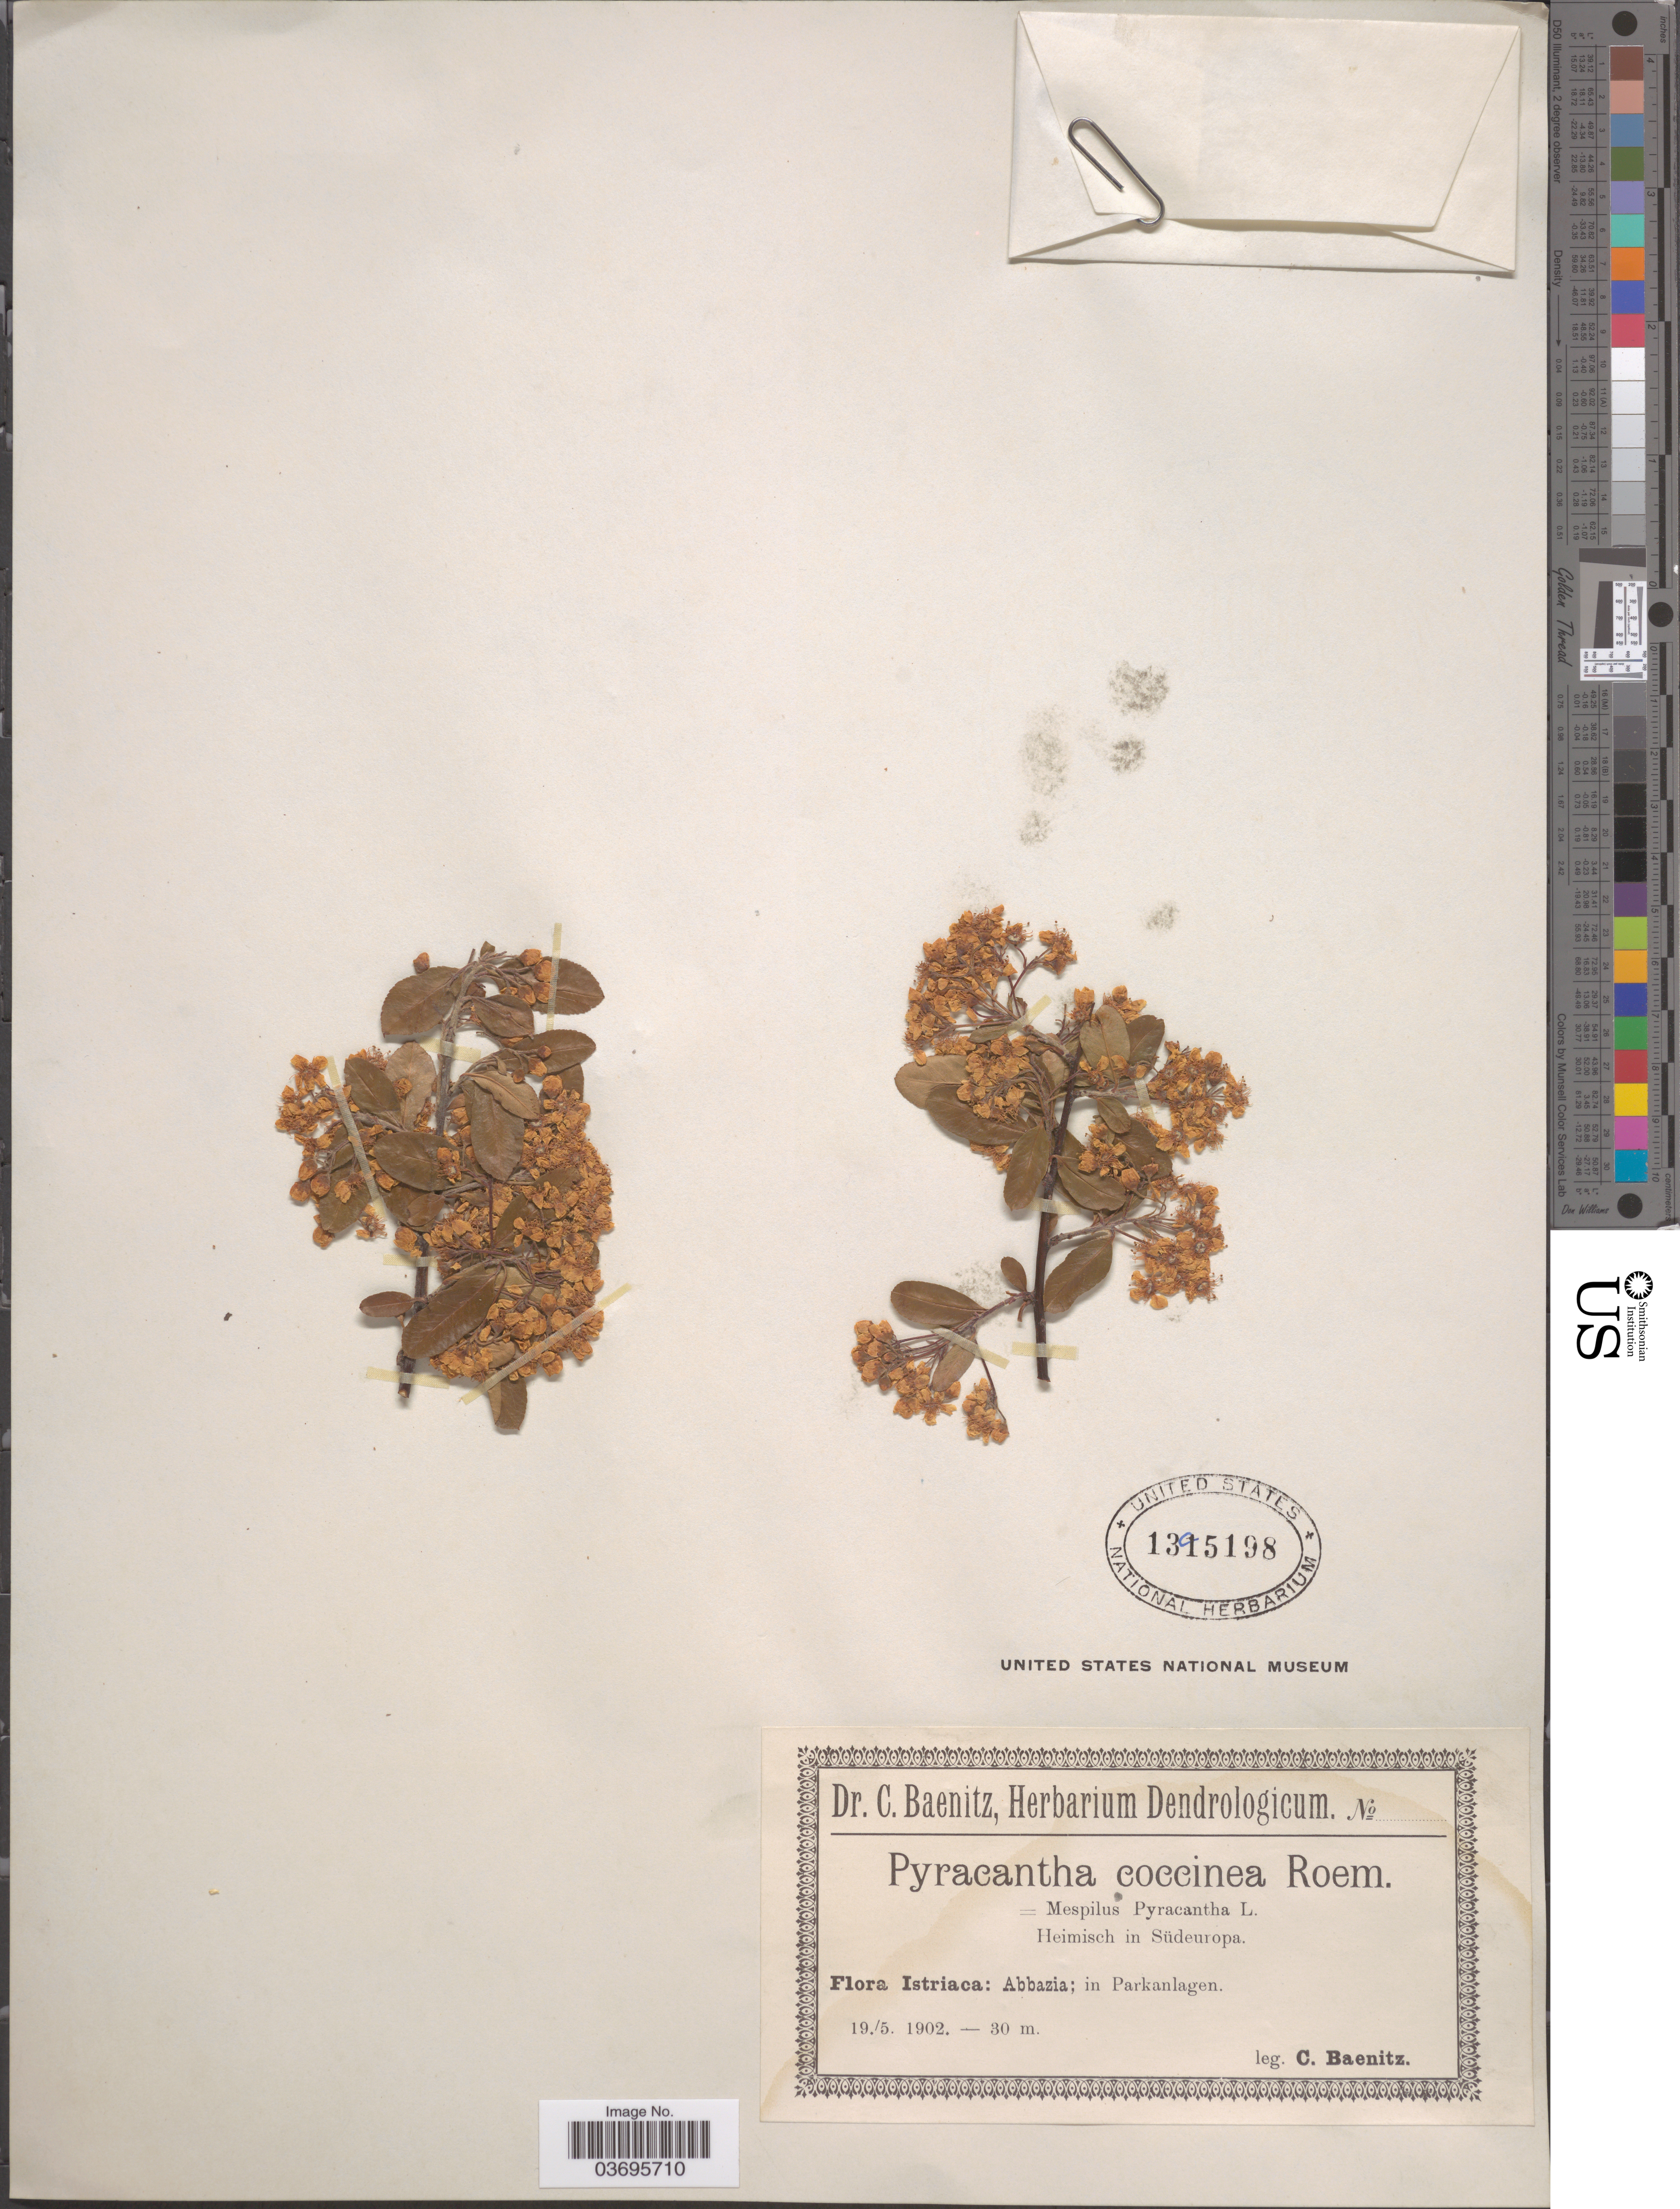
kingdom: Plantae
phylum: Tracheophyta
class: Magnoliopsida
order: Rosales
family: Rosaceae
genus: Pyracantha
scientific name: Pyracantha coccinea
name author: M. Roem.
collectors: C. G. Baenitz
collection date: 1902-05-19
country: Croatia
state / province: Istria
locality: Istriaca: Abbazia; in Parkanlagen.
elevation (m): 30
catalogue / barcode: US 1395198